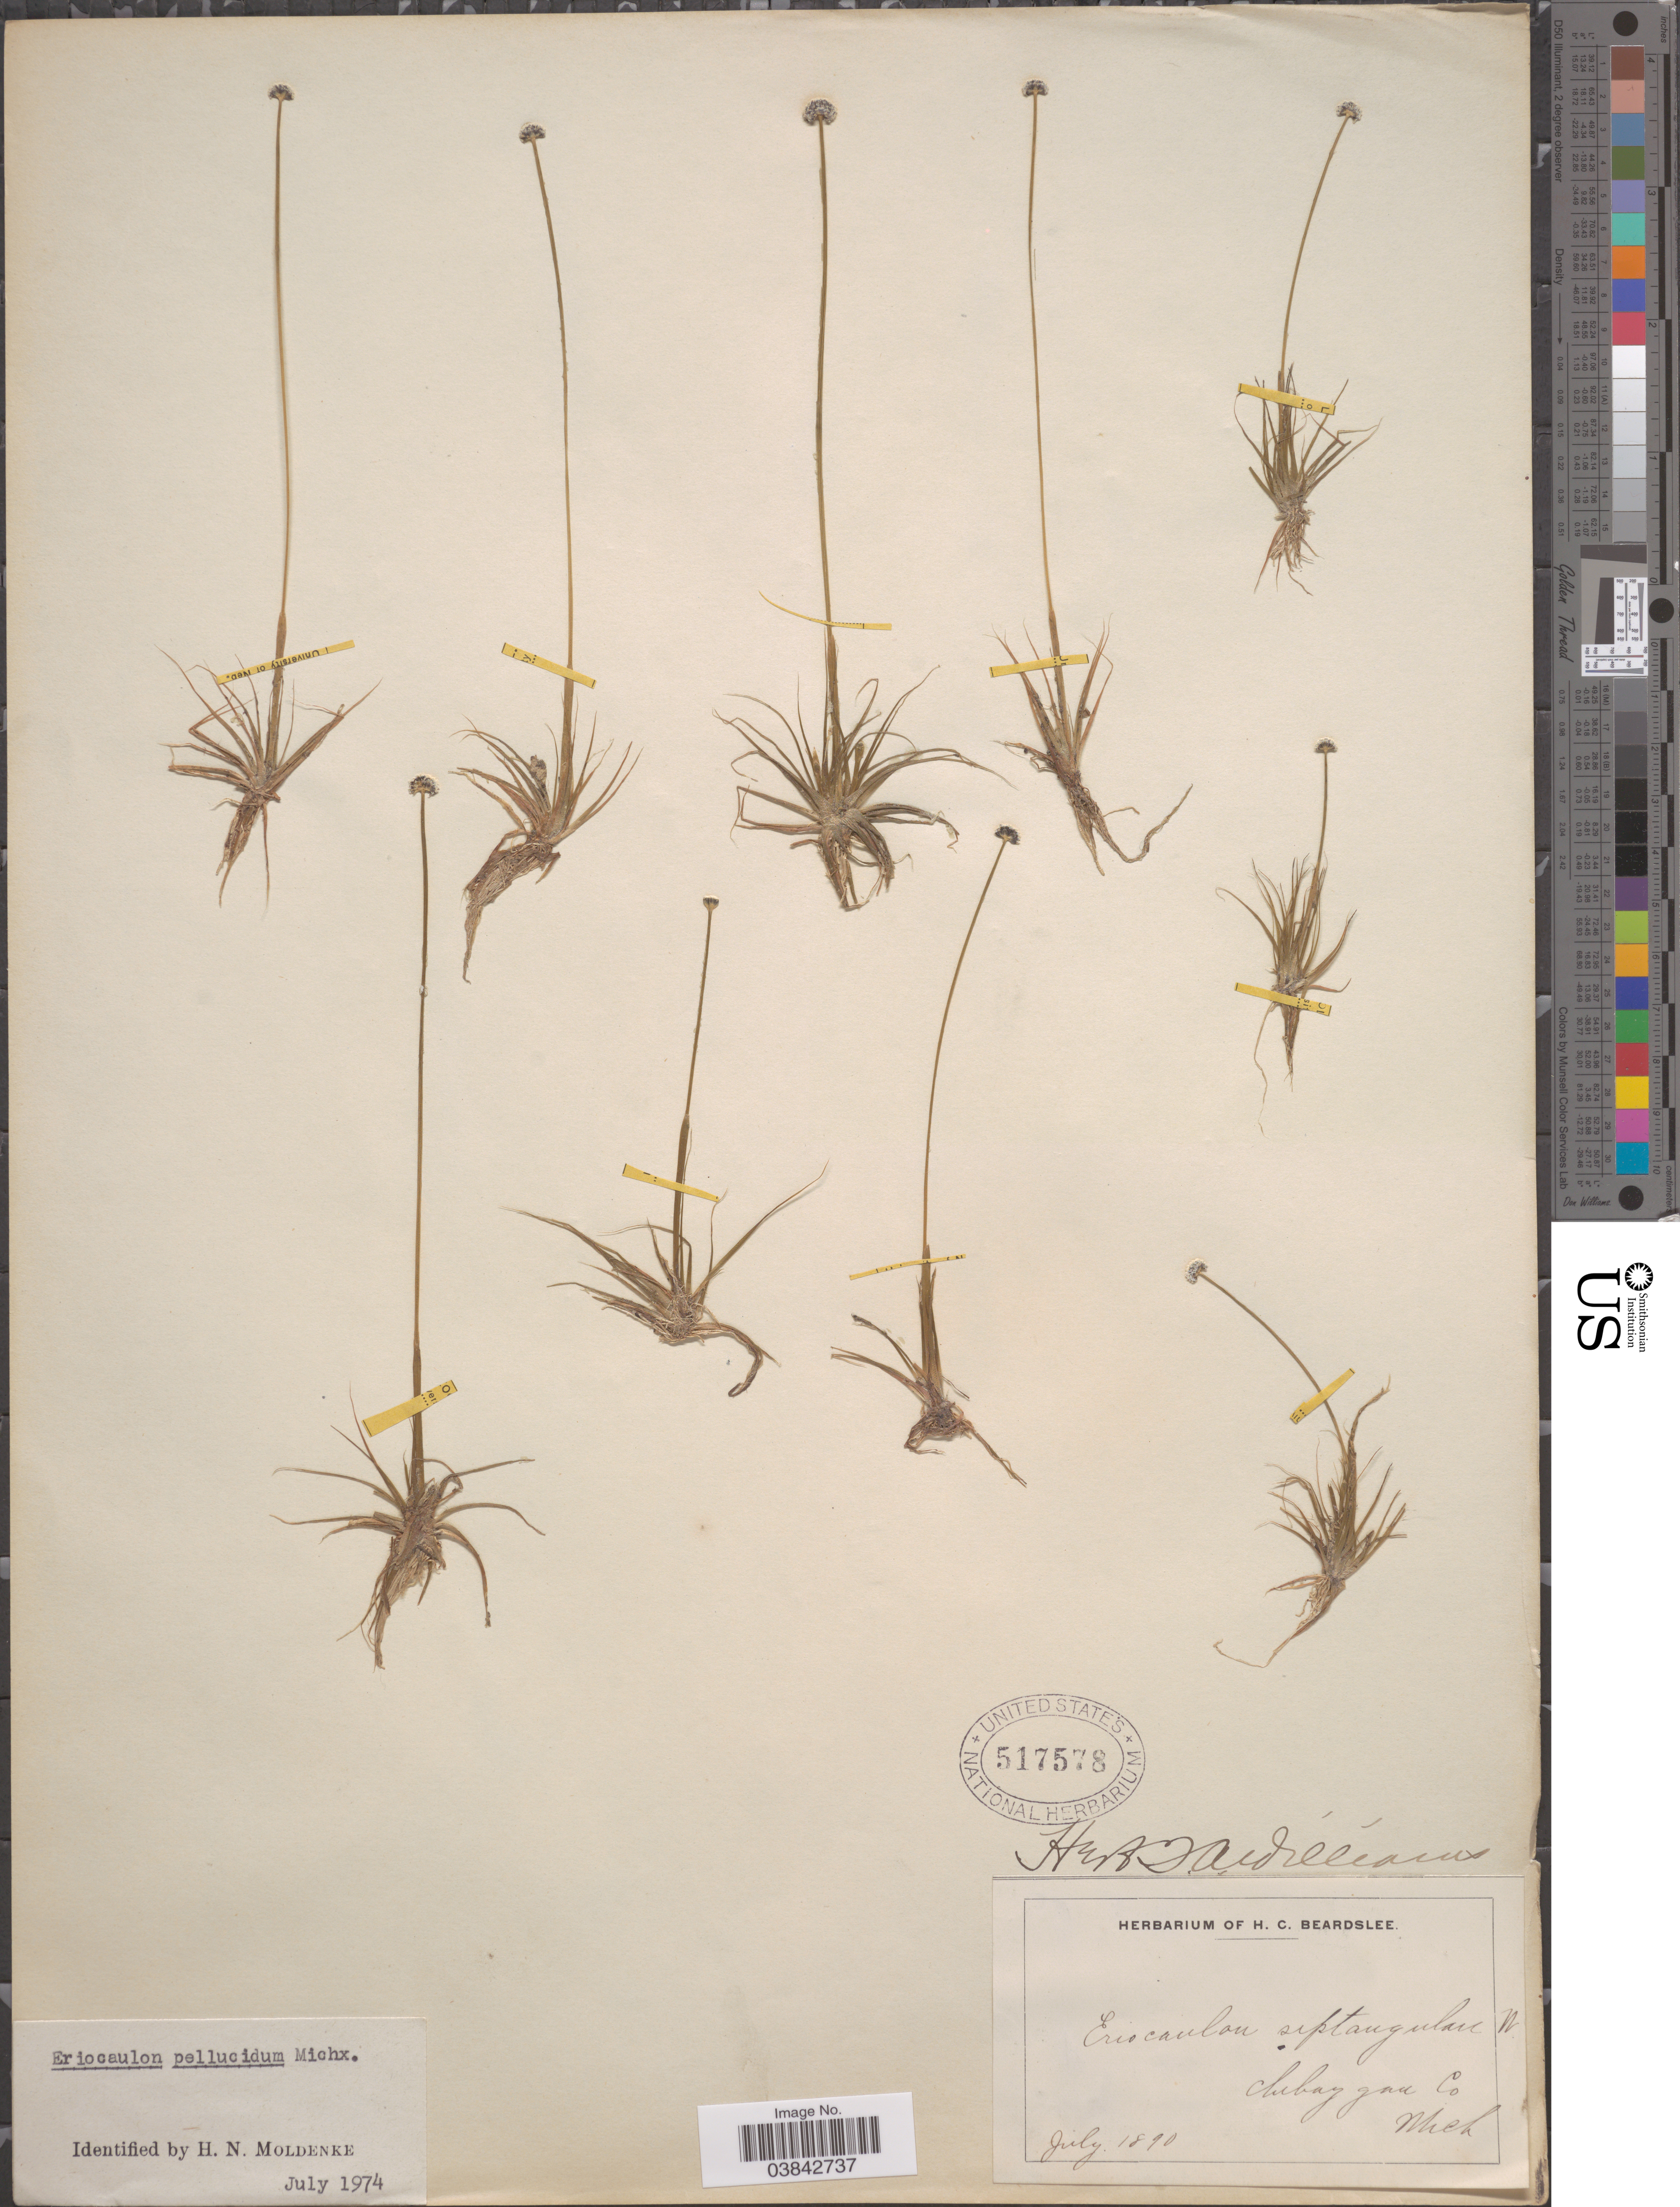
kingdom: Plantae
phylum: Tracheophyta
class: Liliopsida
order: Poales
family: Eriocaulaceae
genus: Eriocaulon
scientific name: Eriocaulon aquaticum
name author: (Hill) Druce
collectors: ex herb. H. C. Beardslee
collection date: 1890-07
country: United States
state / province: Michigan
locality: Cheboygan Co.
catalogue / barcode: US 517578